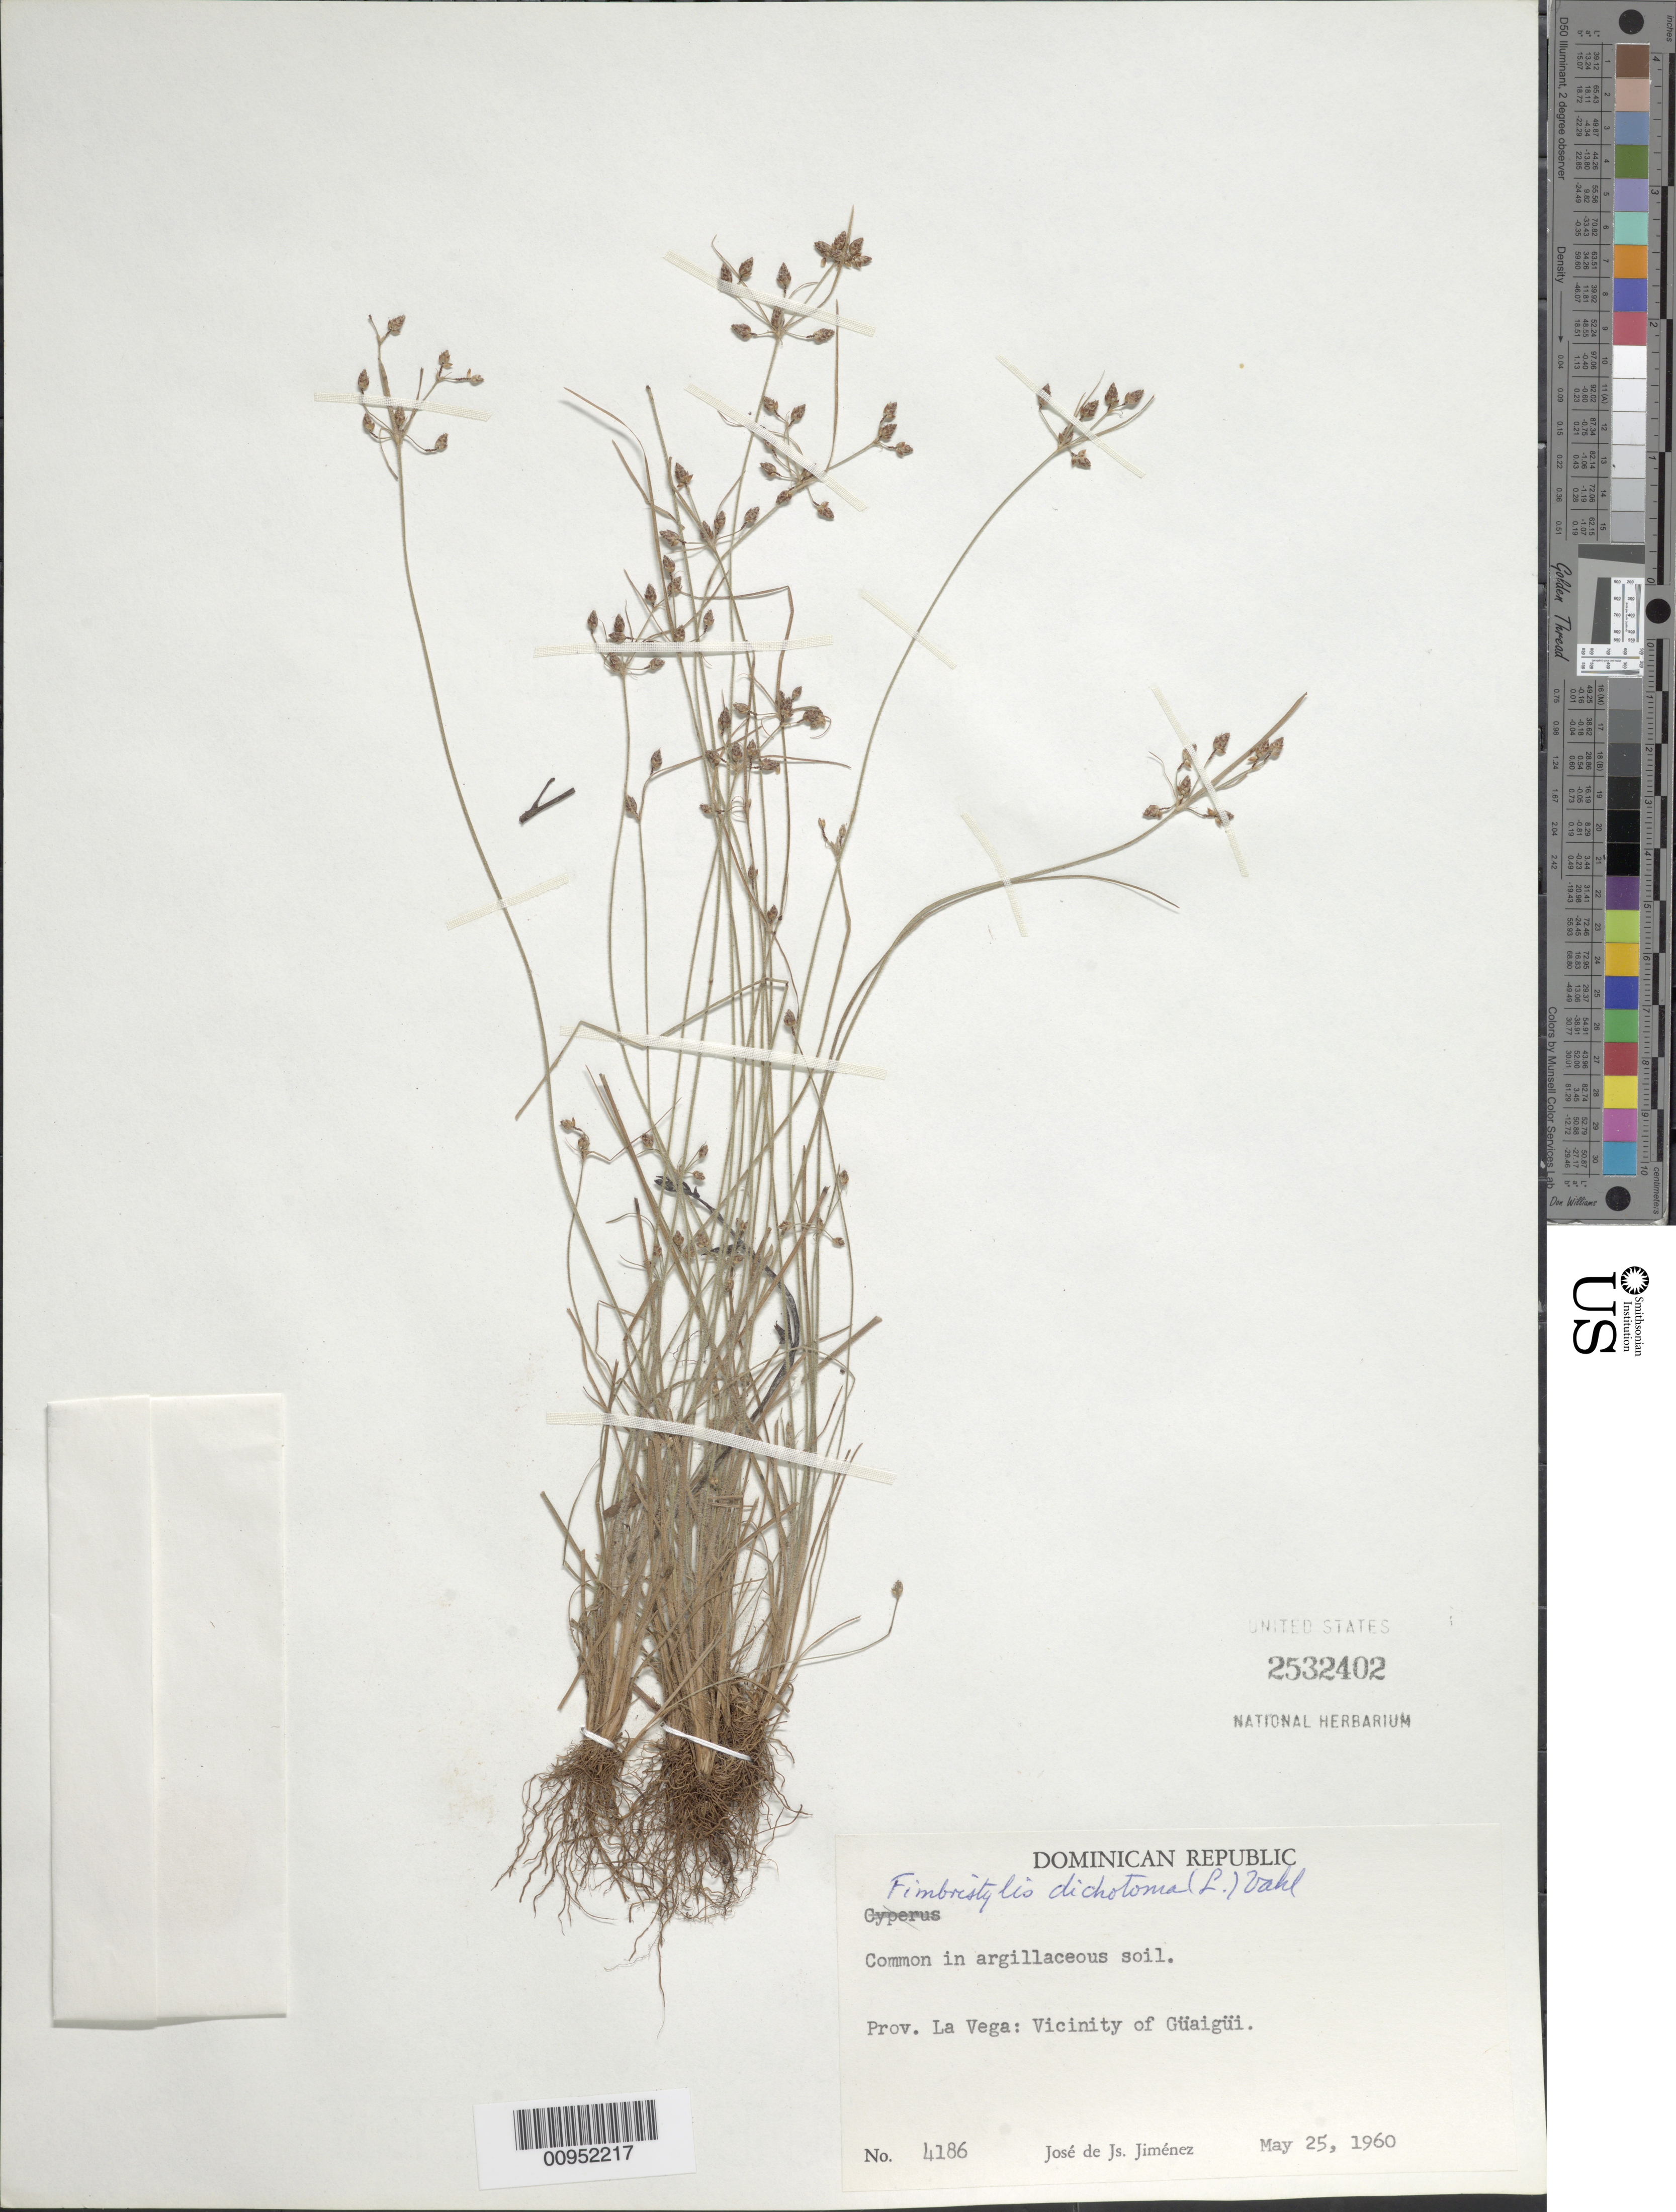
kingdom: Plantae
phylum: Tracheophyta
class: Liliopsida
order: Poales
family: Cyperaceae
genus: Fimbristylis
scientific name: Fimbristylis dichotoma subsp. dichotoma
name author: (L.) Vahl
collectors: J. J. Jiménez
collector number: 4186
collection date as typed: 25 May 1960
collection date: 1960-05-25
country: Dominican Republic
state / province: La Vega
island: Hispaniola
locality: Vicinity of Güaigüi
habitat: In argillaceous soil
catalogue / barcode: US 2532402